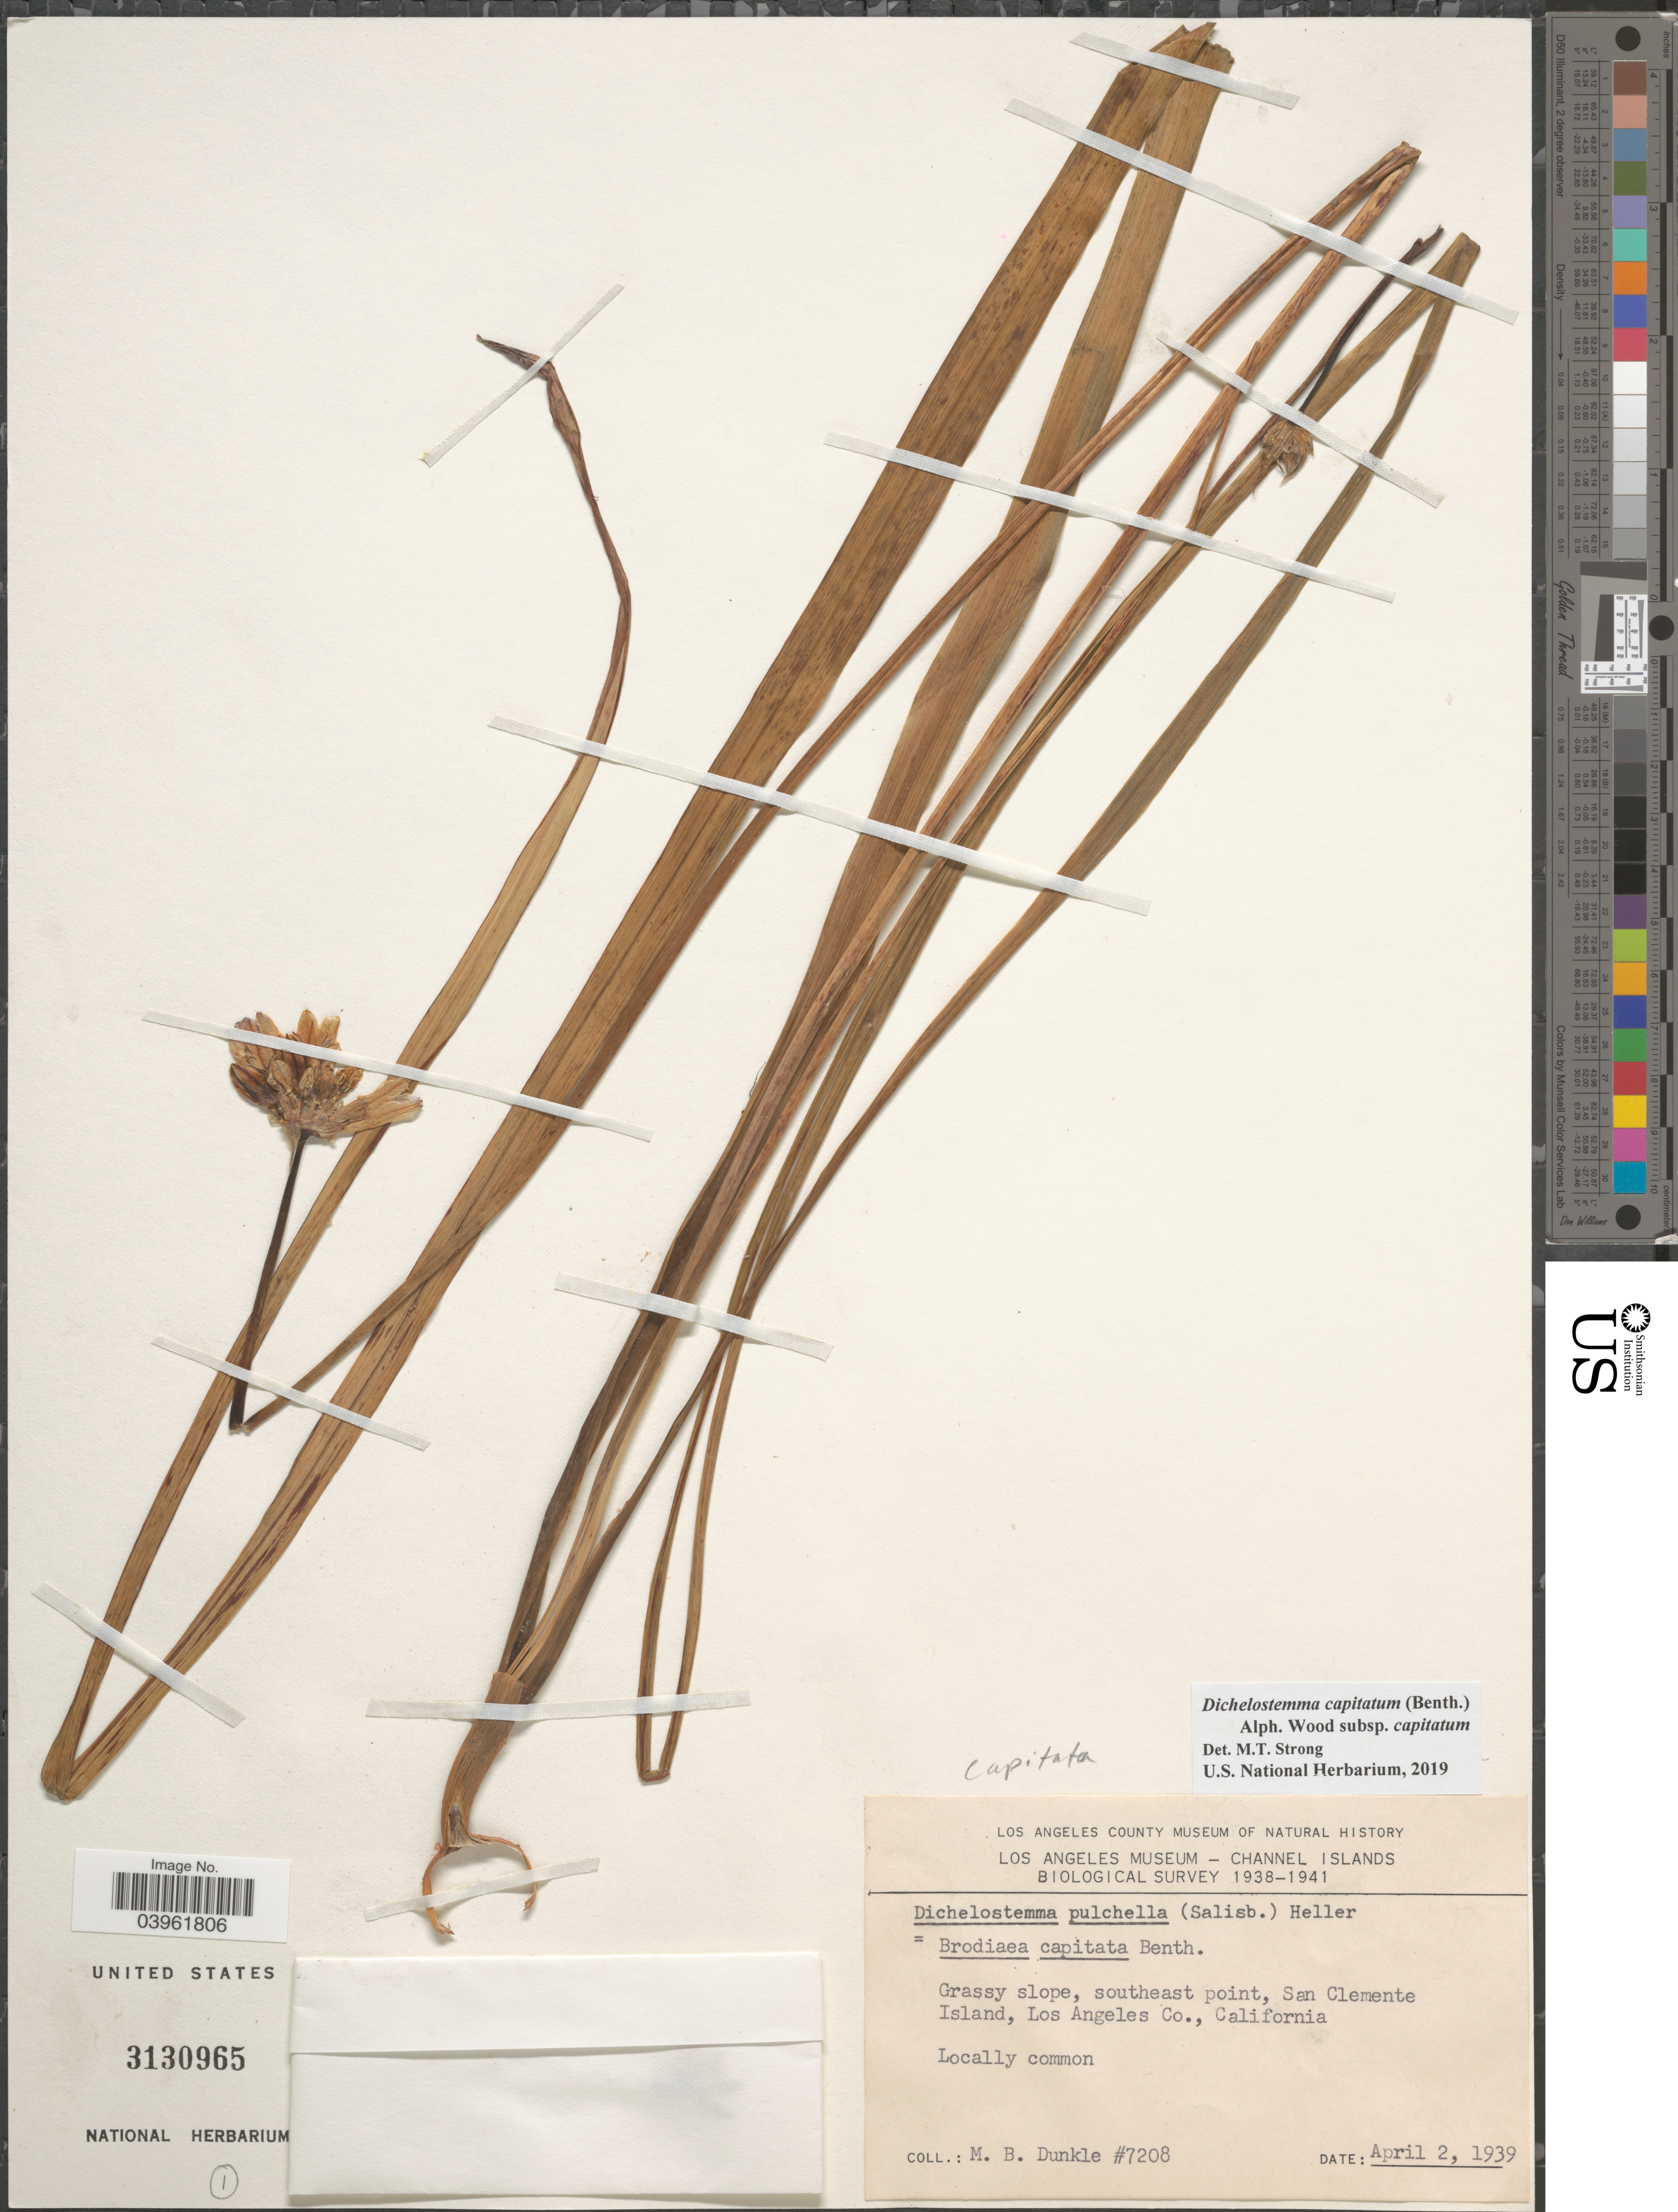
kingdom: Plantae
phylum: Tracheophyta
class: Liliopsida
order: Asparagales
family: Asparagaceae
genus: Dichelostemma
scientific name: Dichelostemma capitatum subsp. capitatum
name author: (Benth.) Alph. Wood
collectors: M. Dunkle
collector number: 7208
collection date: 1939-04-02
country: United States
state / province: California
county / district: Los Angeles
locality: Grassy slope, southeast point, San Clemente Island, Los Angeles Co.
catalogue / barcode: US 3130965